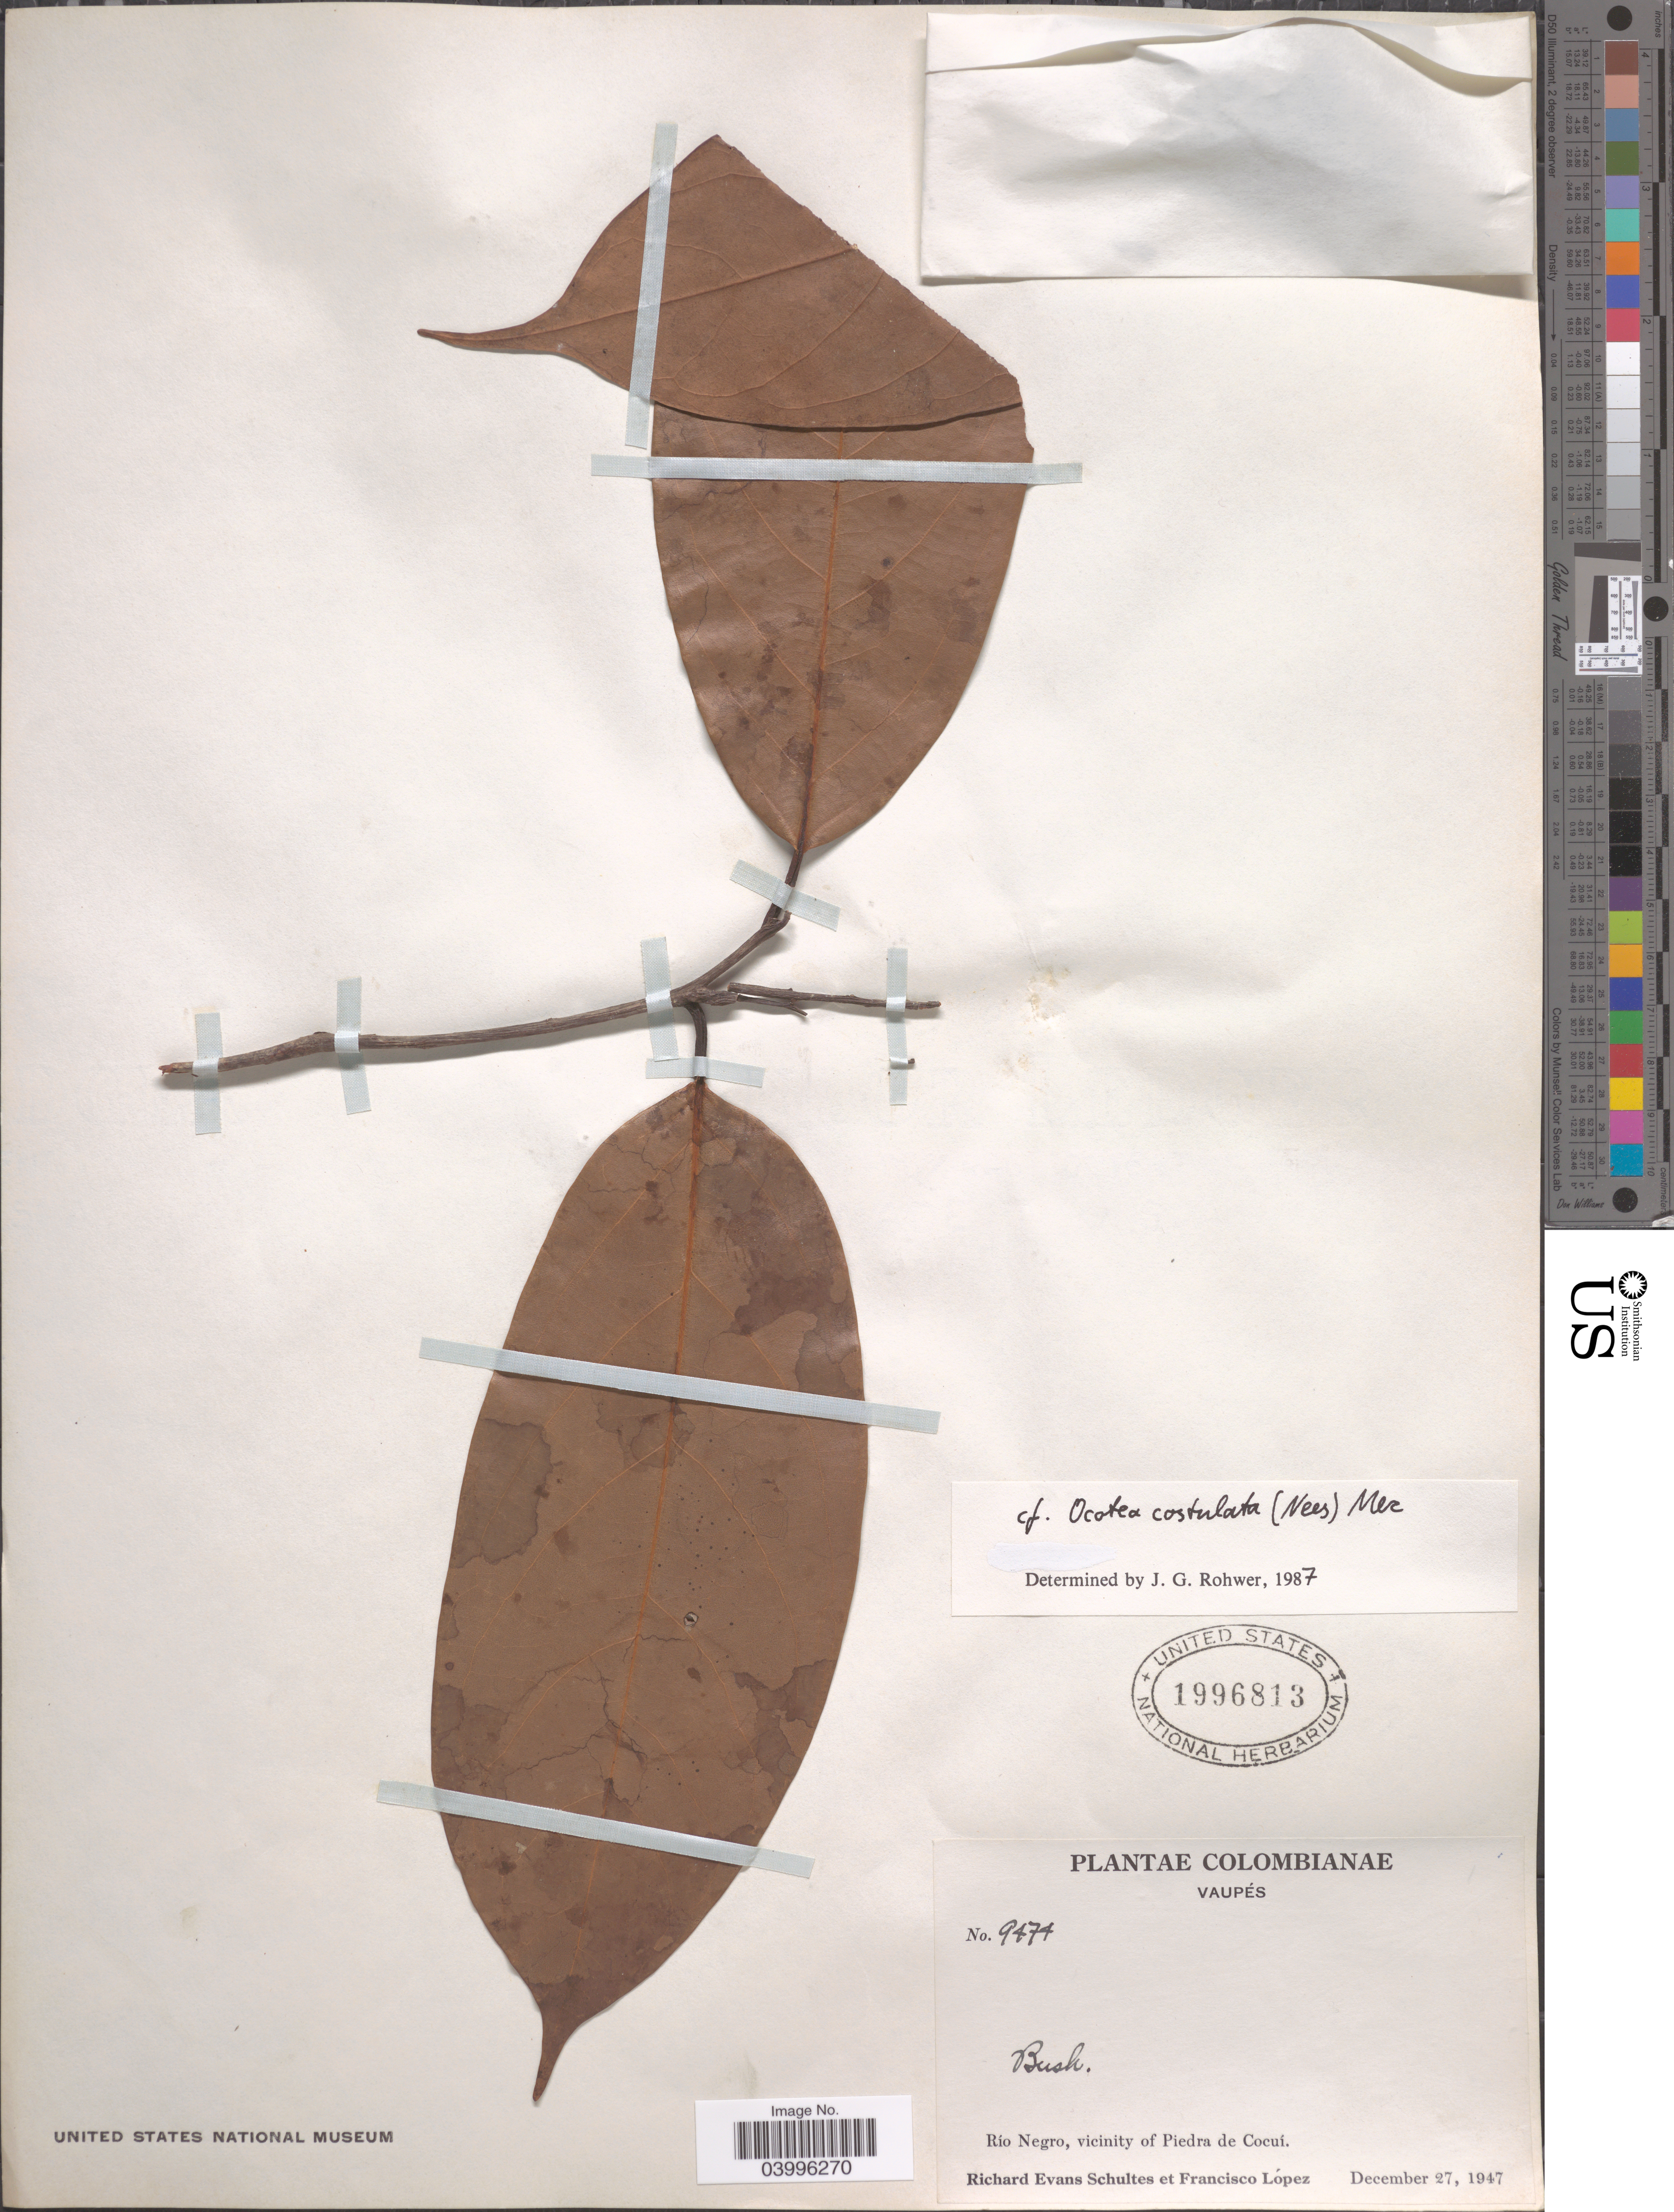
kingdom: Plantae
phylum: Tracheophyta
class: Magnoliopsida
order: Laurales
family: Lauraceae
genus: Ocotea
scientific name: Ocotea costulata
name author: (Nees) Mez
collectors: R. E. Schultes & F. Lopéz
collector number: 9474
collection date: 1947-12-27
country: Colombia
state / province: Vaupés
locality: Río Negro, vicinity of Piedra de Cocuí.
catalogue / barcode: US 1996813